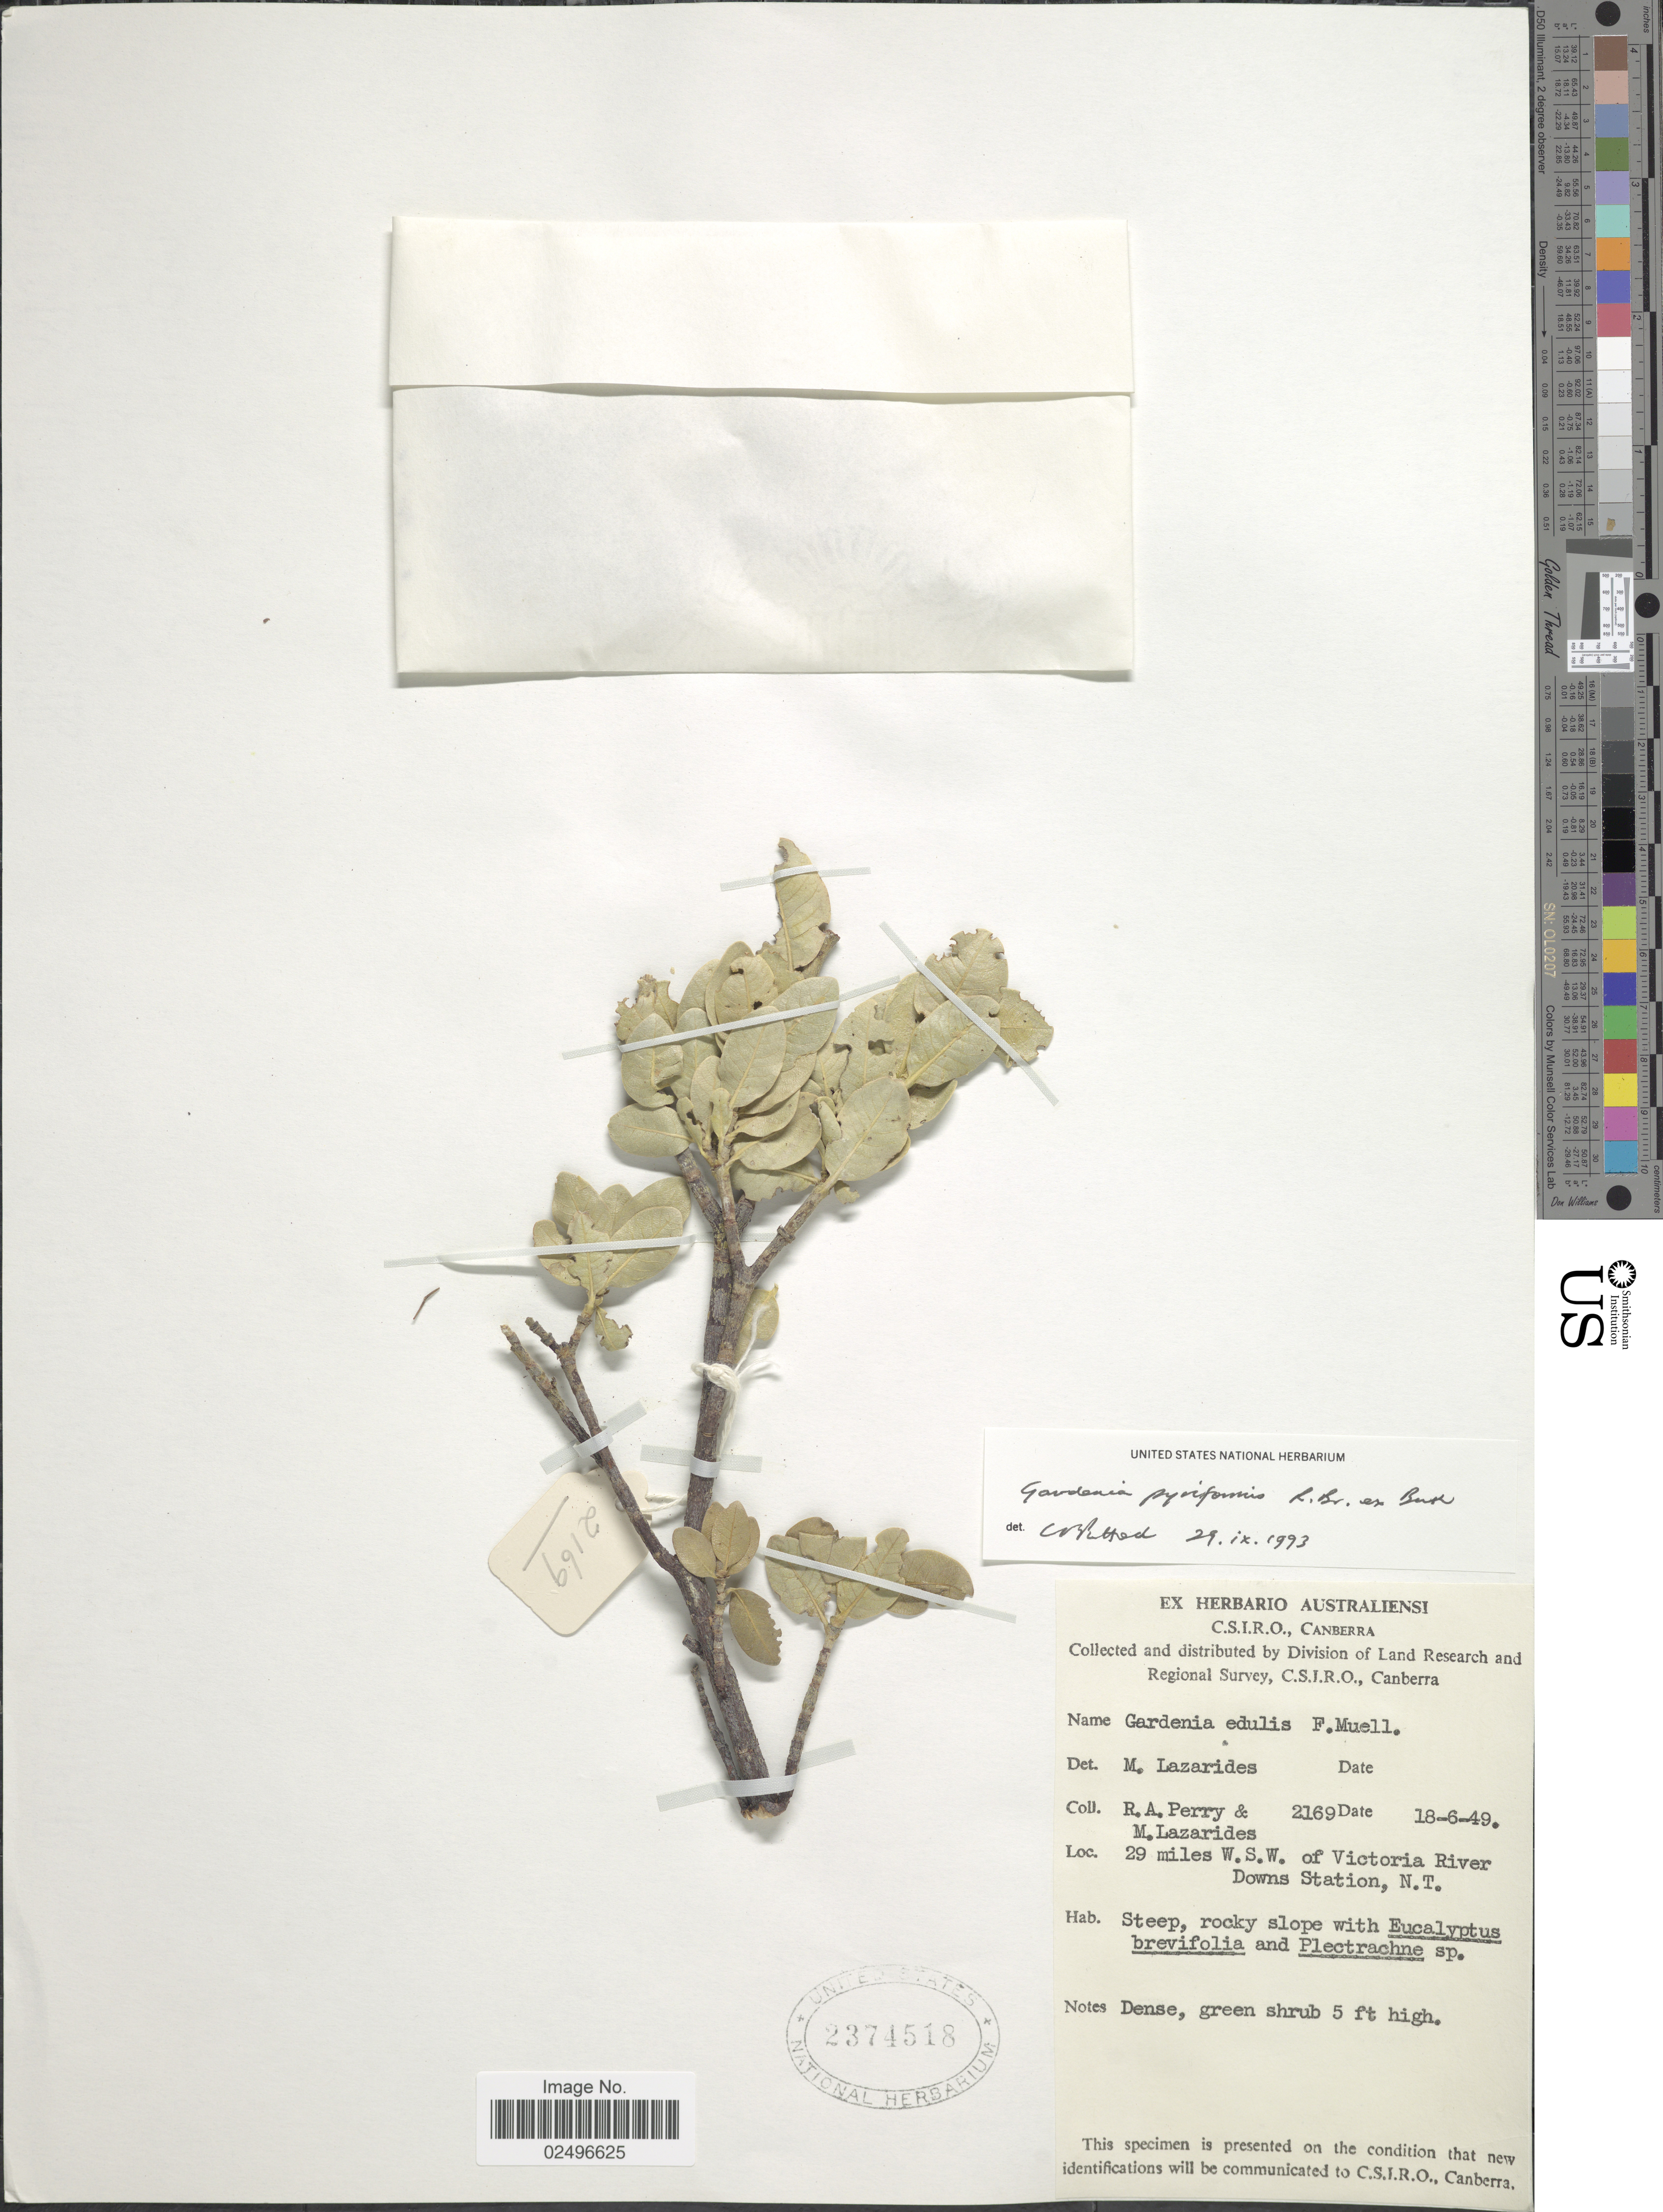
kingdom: Plantae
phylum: Tracheophyta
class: Magnoliopsida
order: Gentianales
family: Rubiaceae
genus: Gardenia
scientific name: Gardenia pyriformis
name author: A. Cunn. ex Benth.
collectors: Perry, R. A. & M. Lazarides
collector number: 2169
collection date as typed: Transcribed d/m/y: 18/6/49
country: Australia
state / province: Northern Territory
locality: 29 miles W. S. W. of Vicotria River Downs Station, N. T.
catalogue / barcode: US 2374518